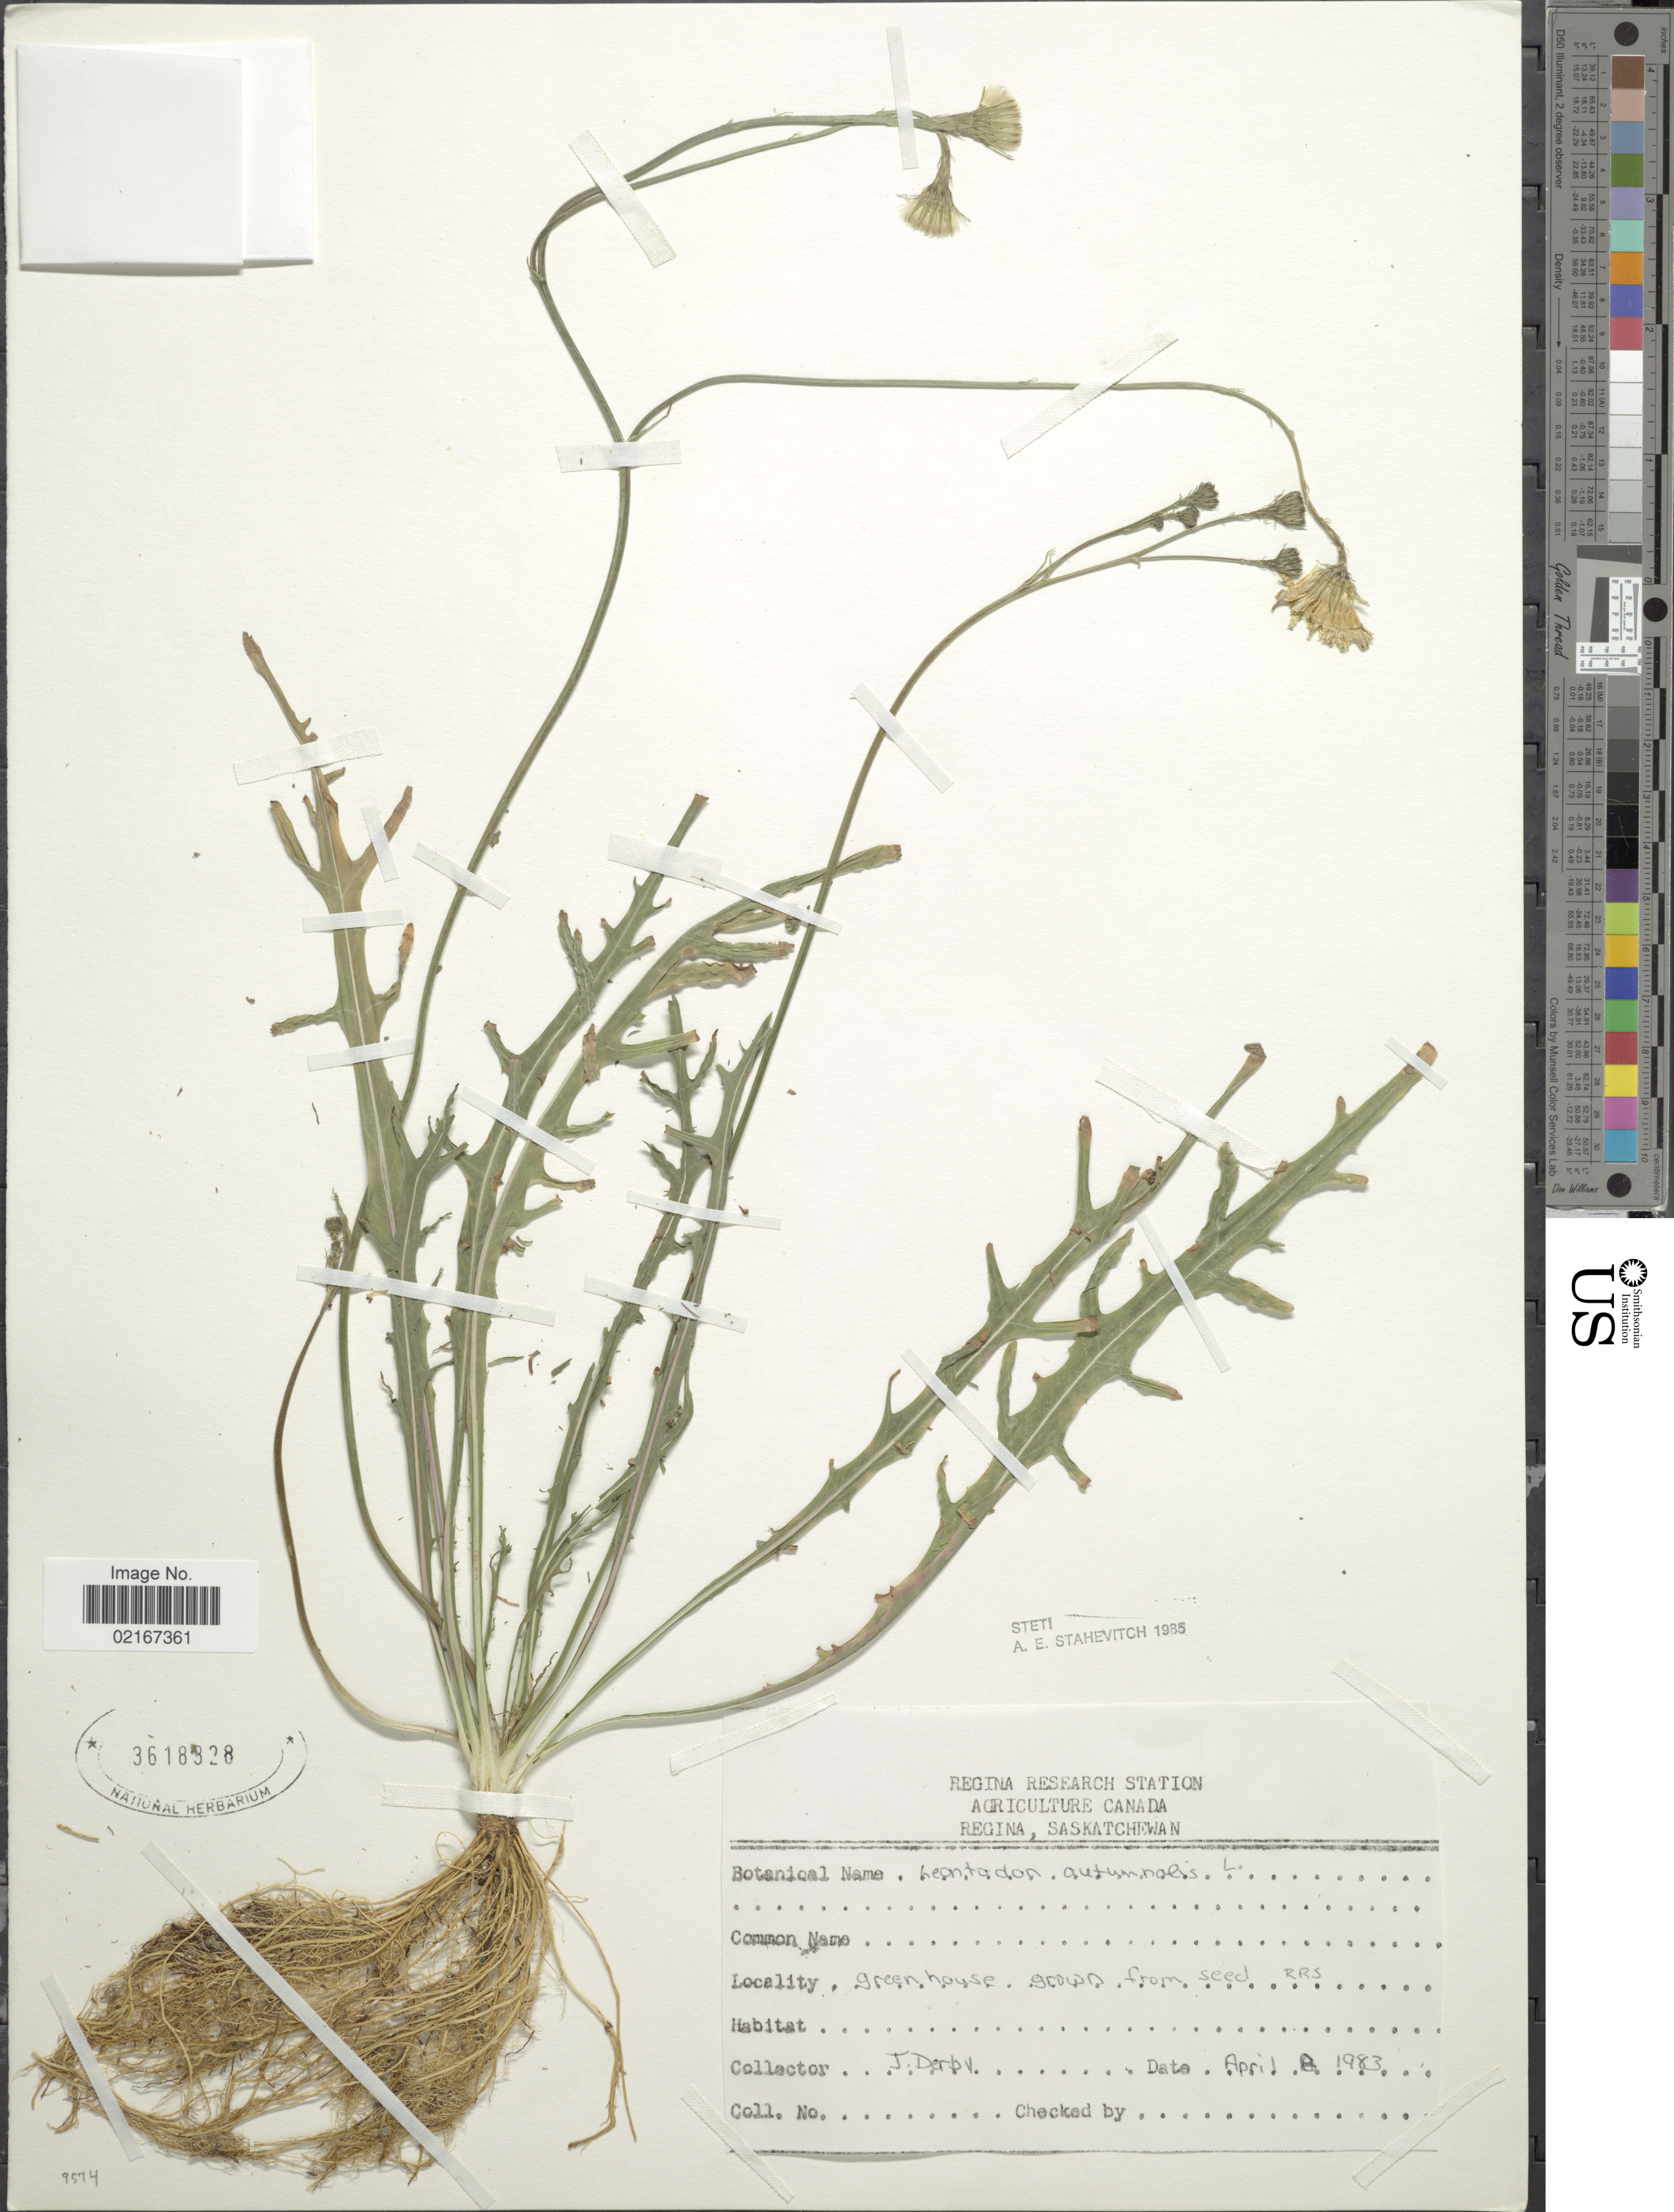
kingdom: Plantae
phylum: Tracheophyta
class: Magnoliopsida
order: Asterales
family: Asteraceae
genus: Scorzoneroides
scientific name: Scorzoneroides autumnalis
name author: (L.) Moench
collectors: J. Derby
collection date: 1983-04-08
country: Canada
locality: Green house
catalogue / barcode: US 3618328